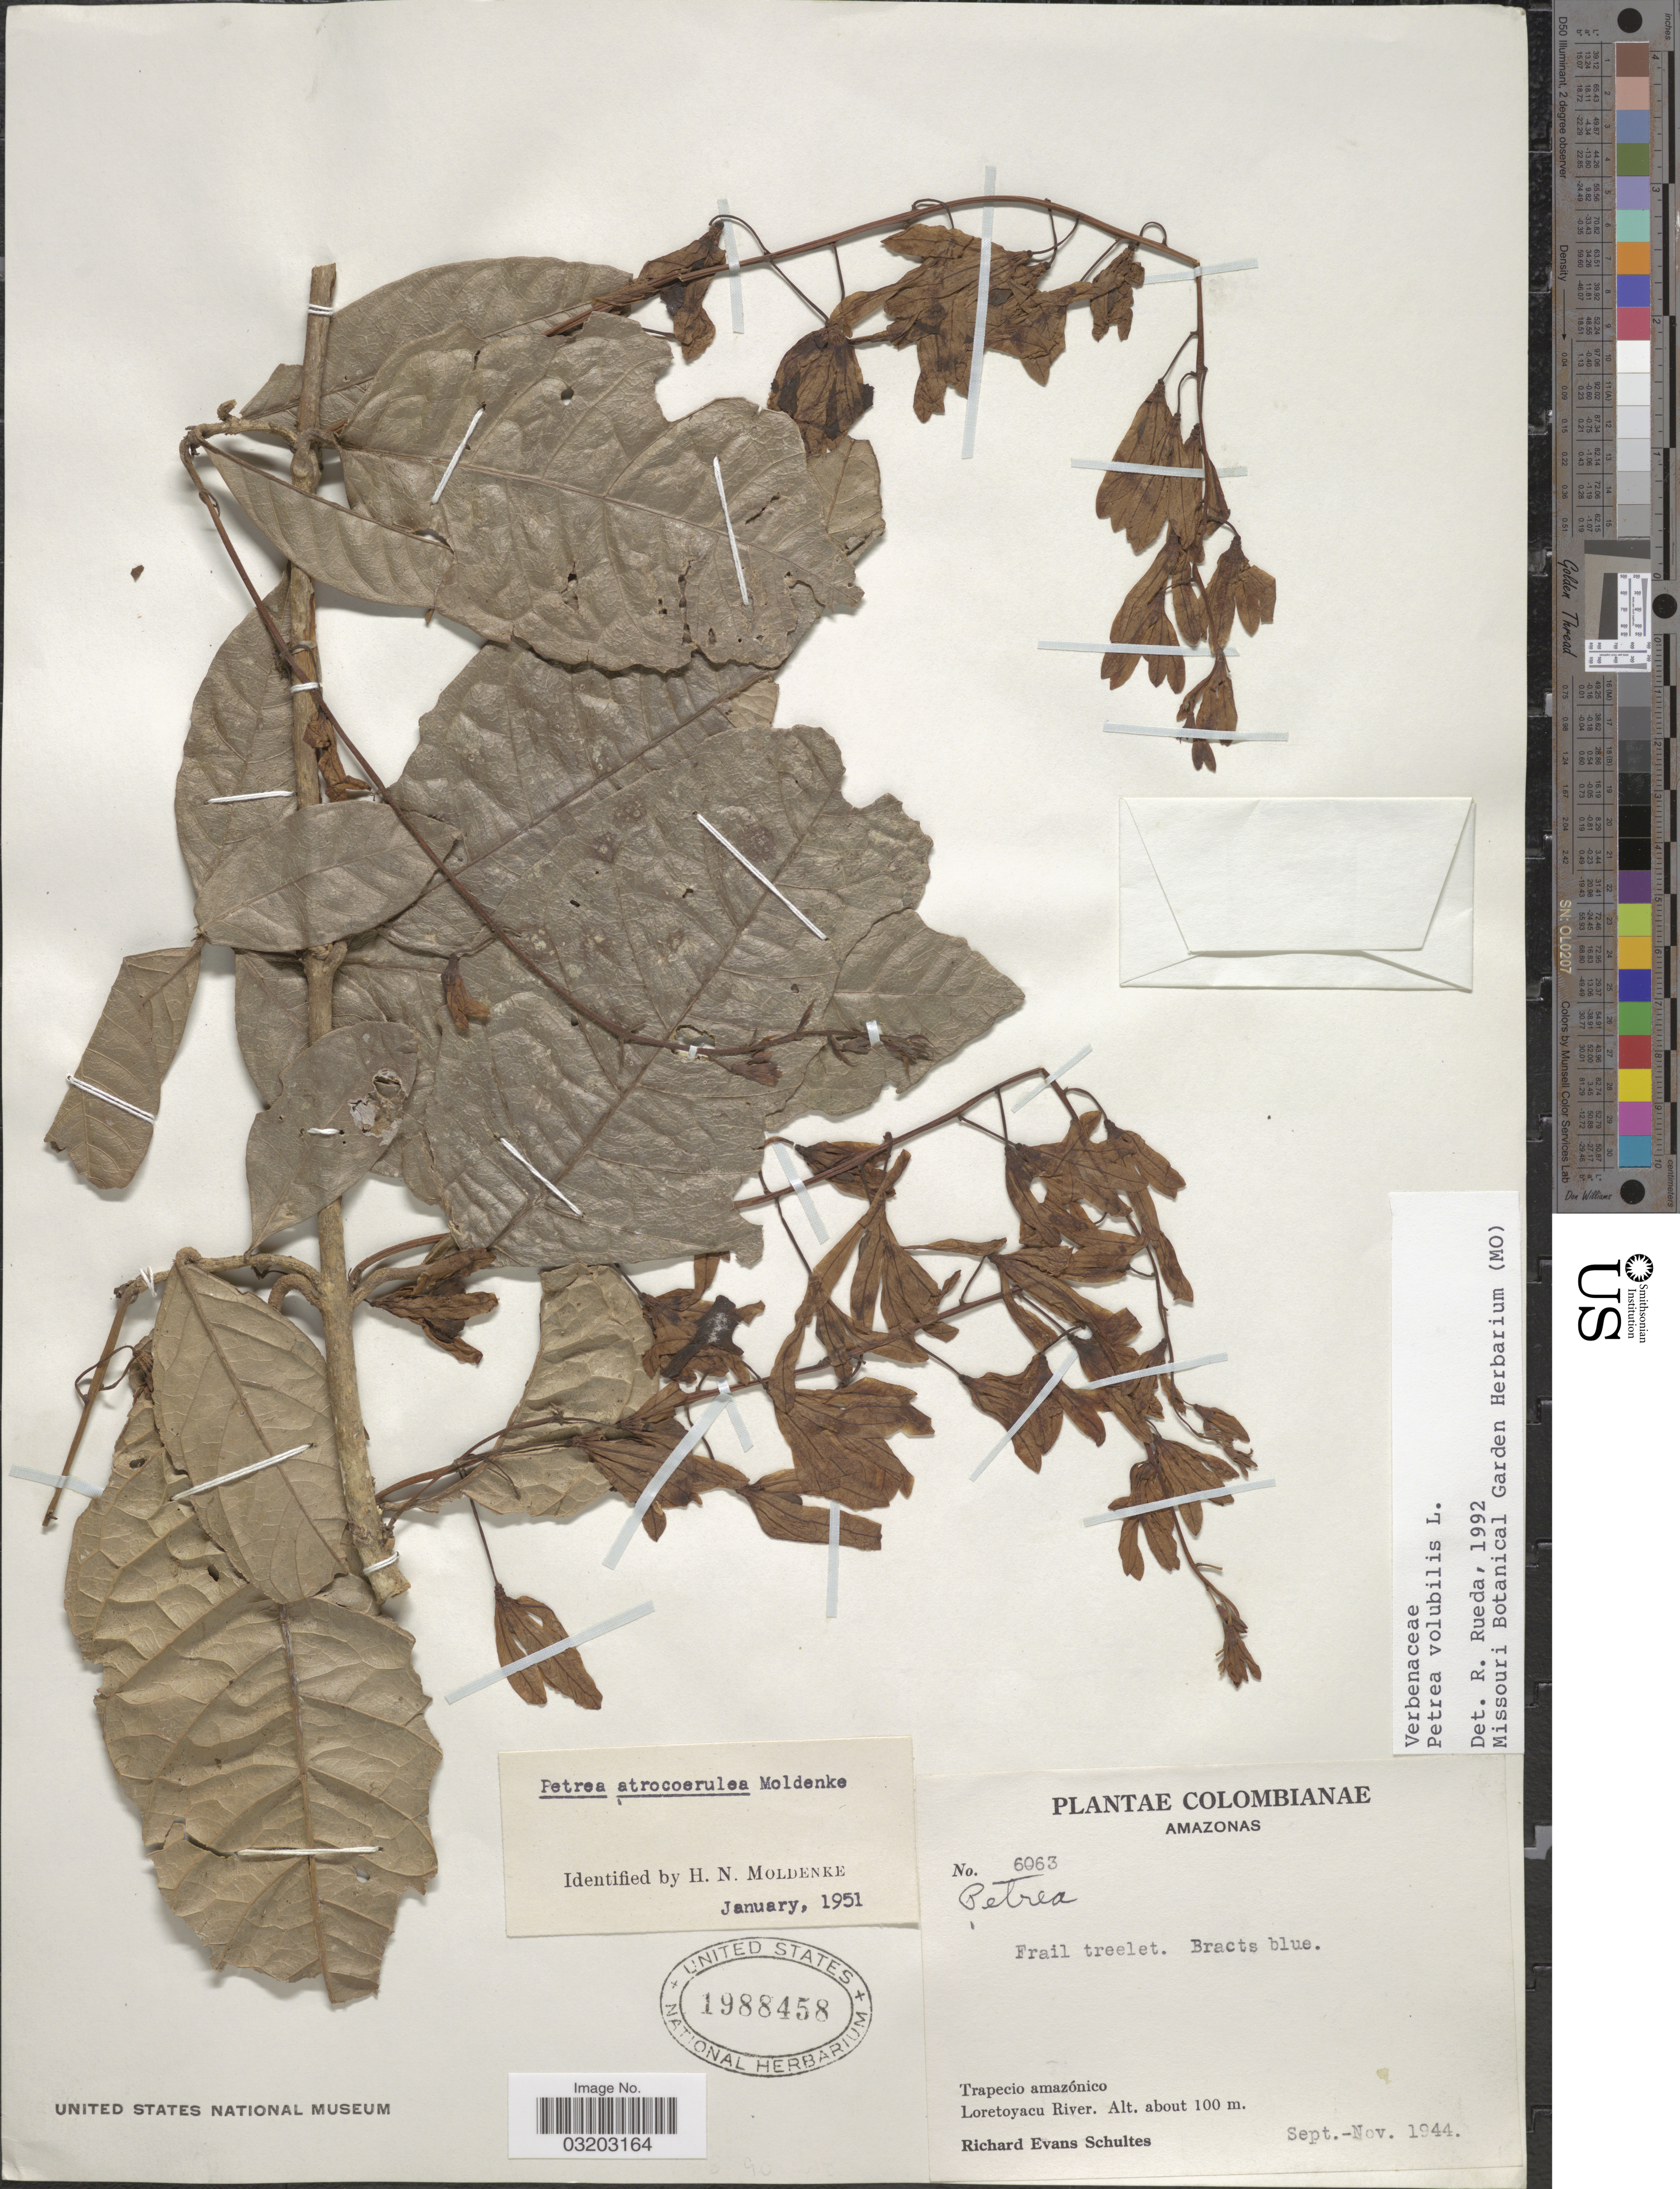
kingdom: Plantae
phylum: Tracheophyta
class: Magnoliopsida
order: Lamiales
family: Verbenaceae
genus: Petrea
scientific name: Petrea volubilis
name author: L.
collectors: R. E. Schultes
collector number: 6063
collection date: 1944-09/1944-11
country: Colombia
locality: Trapecio amazónico. Loretoyacu River.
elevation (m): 100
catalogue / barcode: US 1988458